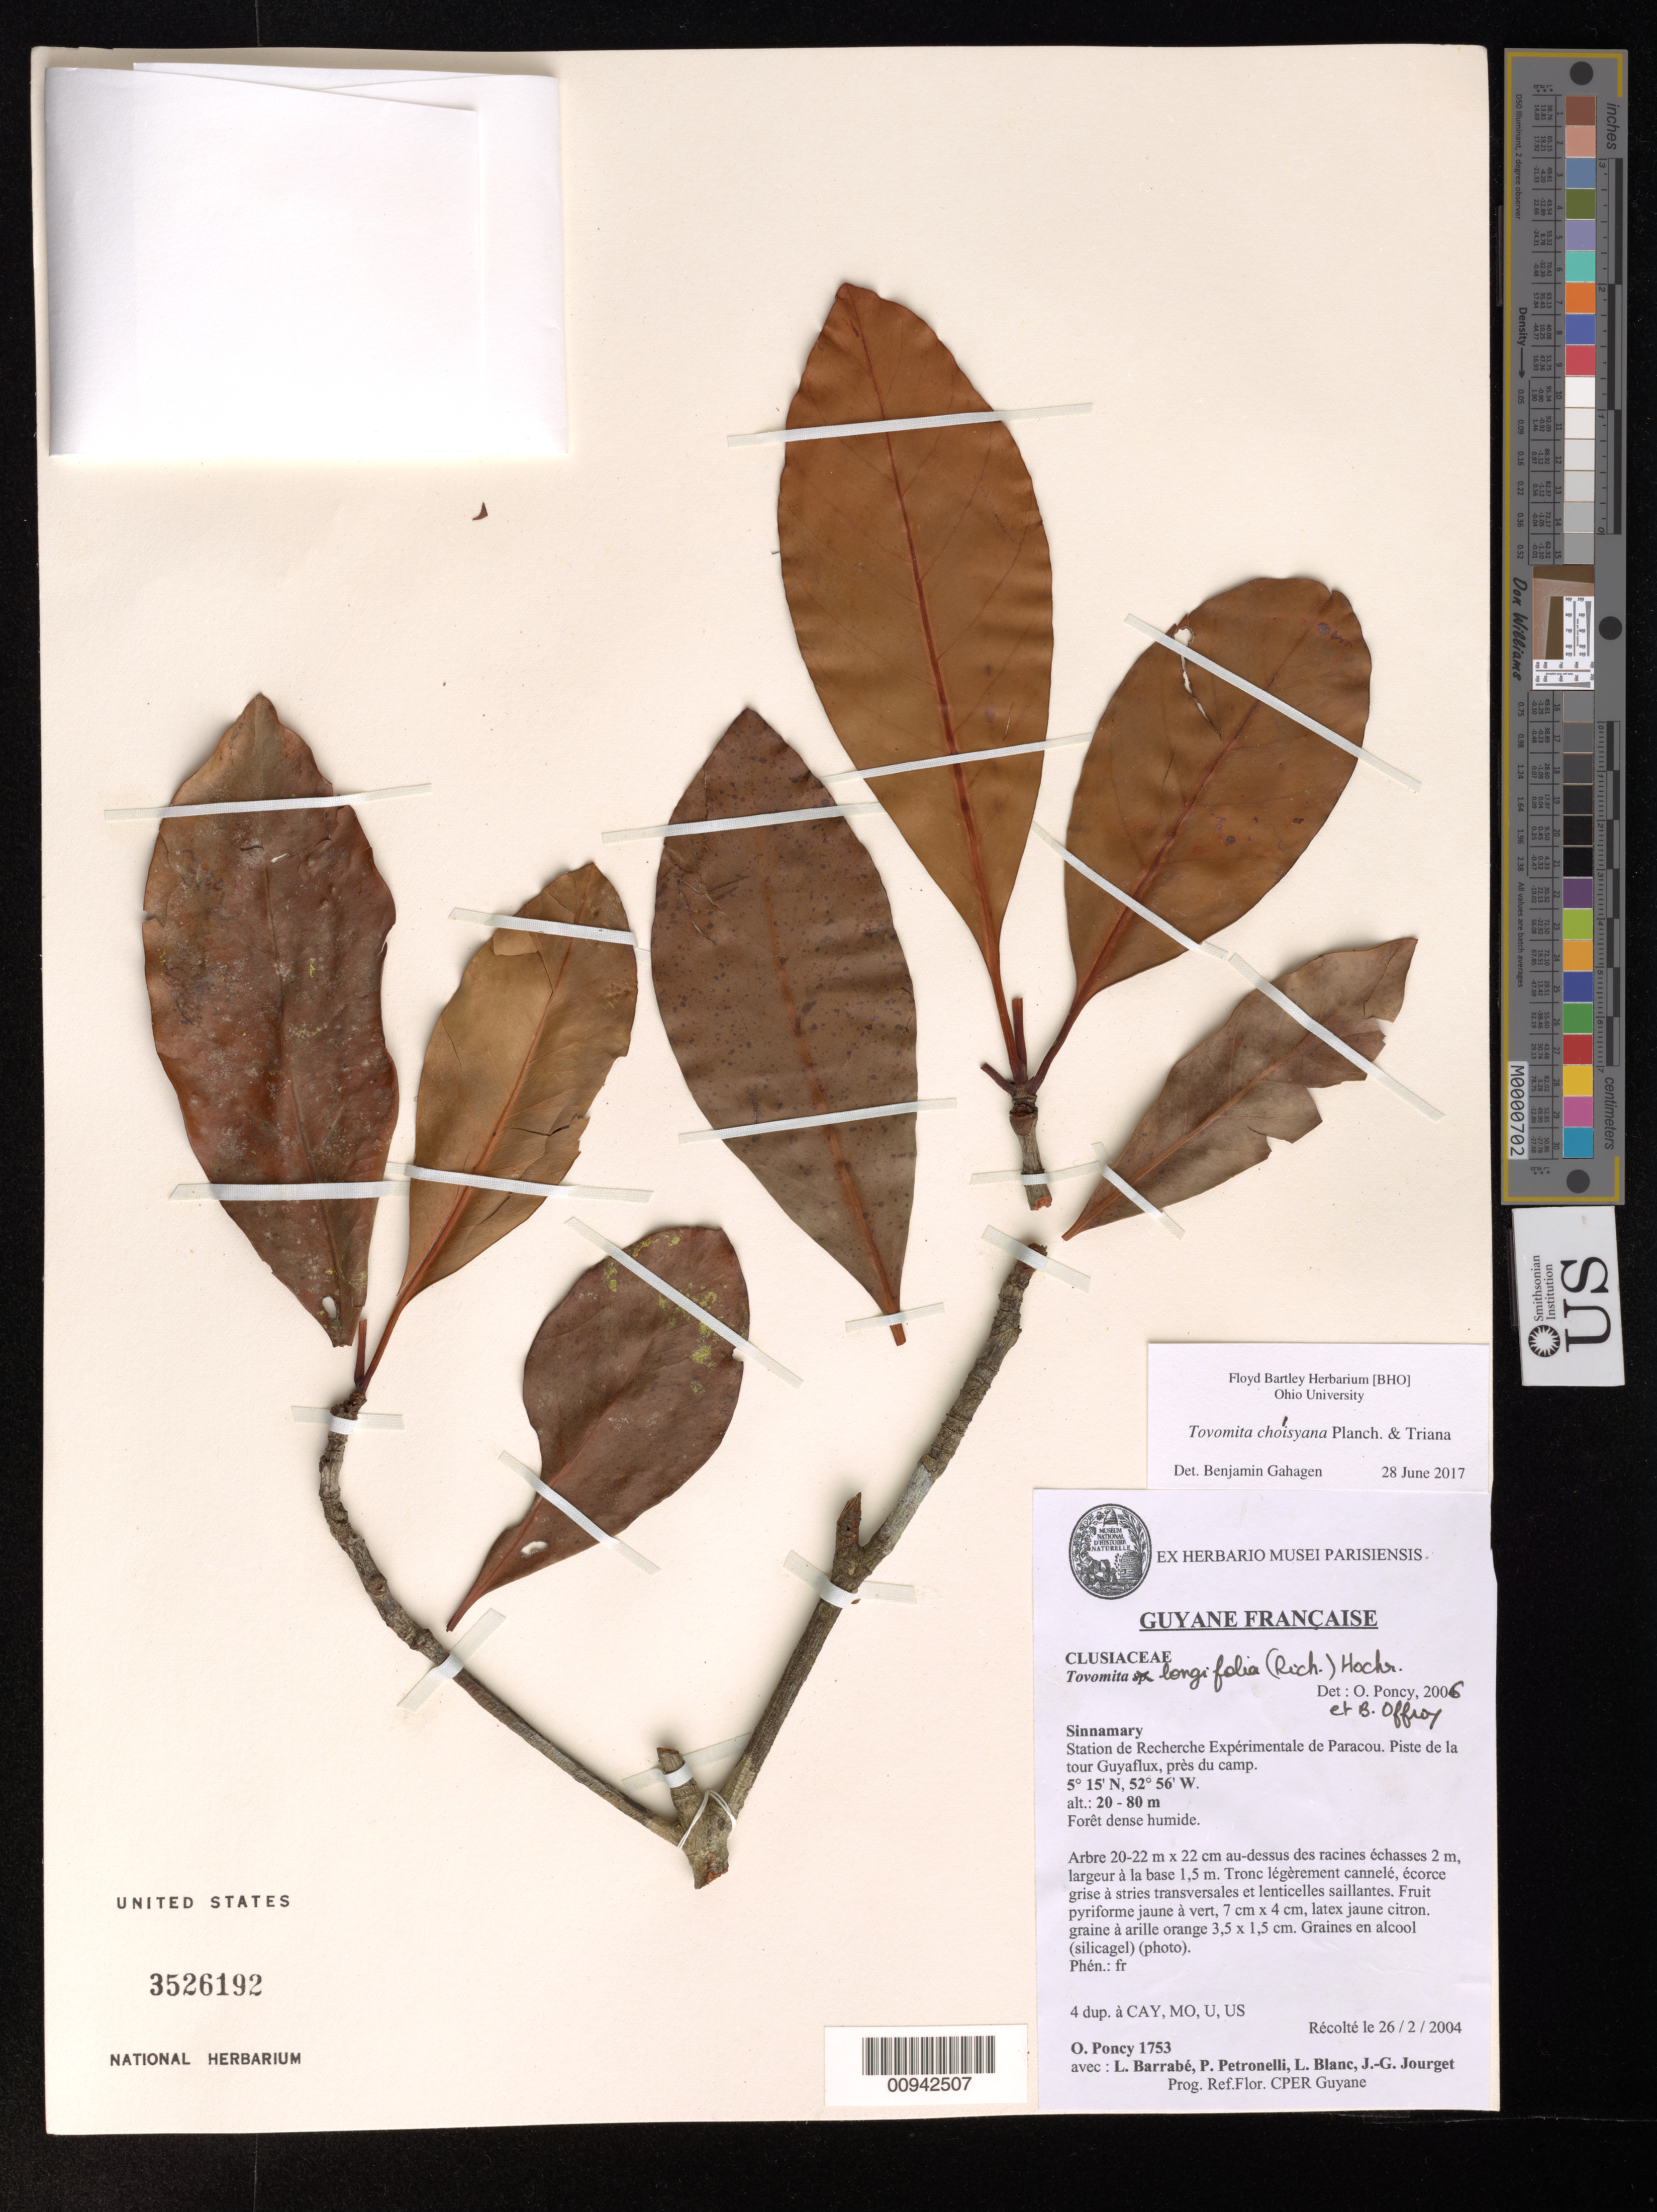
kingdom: Plantae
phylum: Tracheophyta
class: Magnoliopsida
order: Malpighiales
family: Clusiaceae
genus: Tovomita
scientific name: Tovomita choisyana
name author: Planch. & Triana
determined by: Gahagen, Benjamin, (BHO), Ohio University (UNITED STATES)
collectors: O. Poncy, L. Barrabé, P. Petronelli, L. Blanc & J. Jourget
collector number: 1753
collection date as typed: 26-Feb-04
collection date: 2004-02-26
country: French Guiana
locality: Sinnamary, Station de Recherche Expérimental de Paracou. Piste de la tour Guyaflux, près du camp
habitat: Forêt dense humide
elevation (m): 20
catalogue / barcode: US 3526192